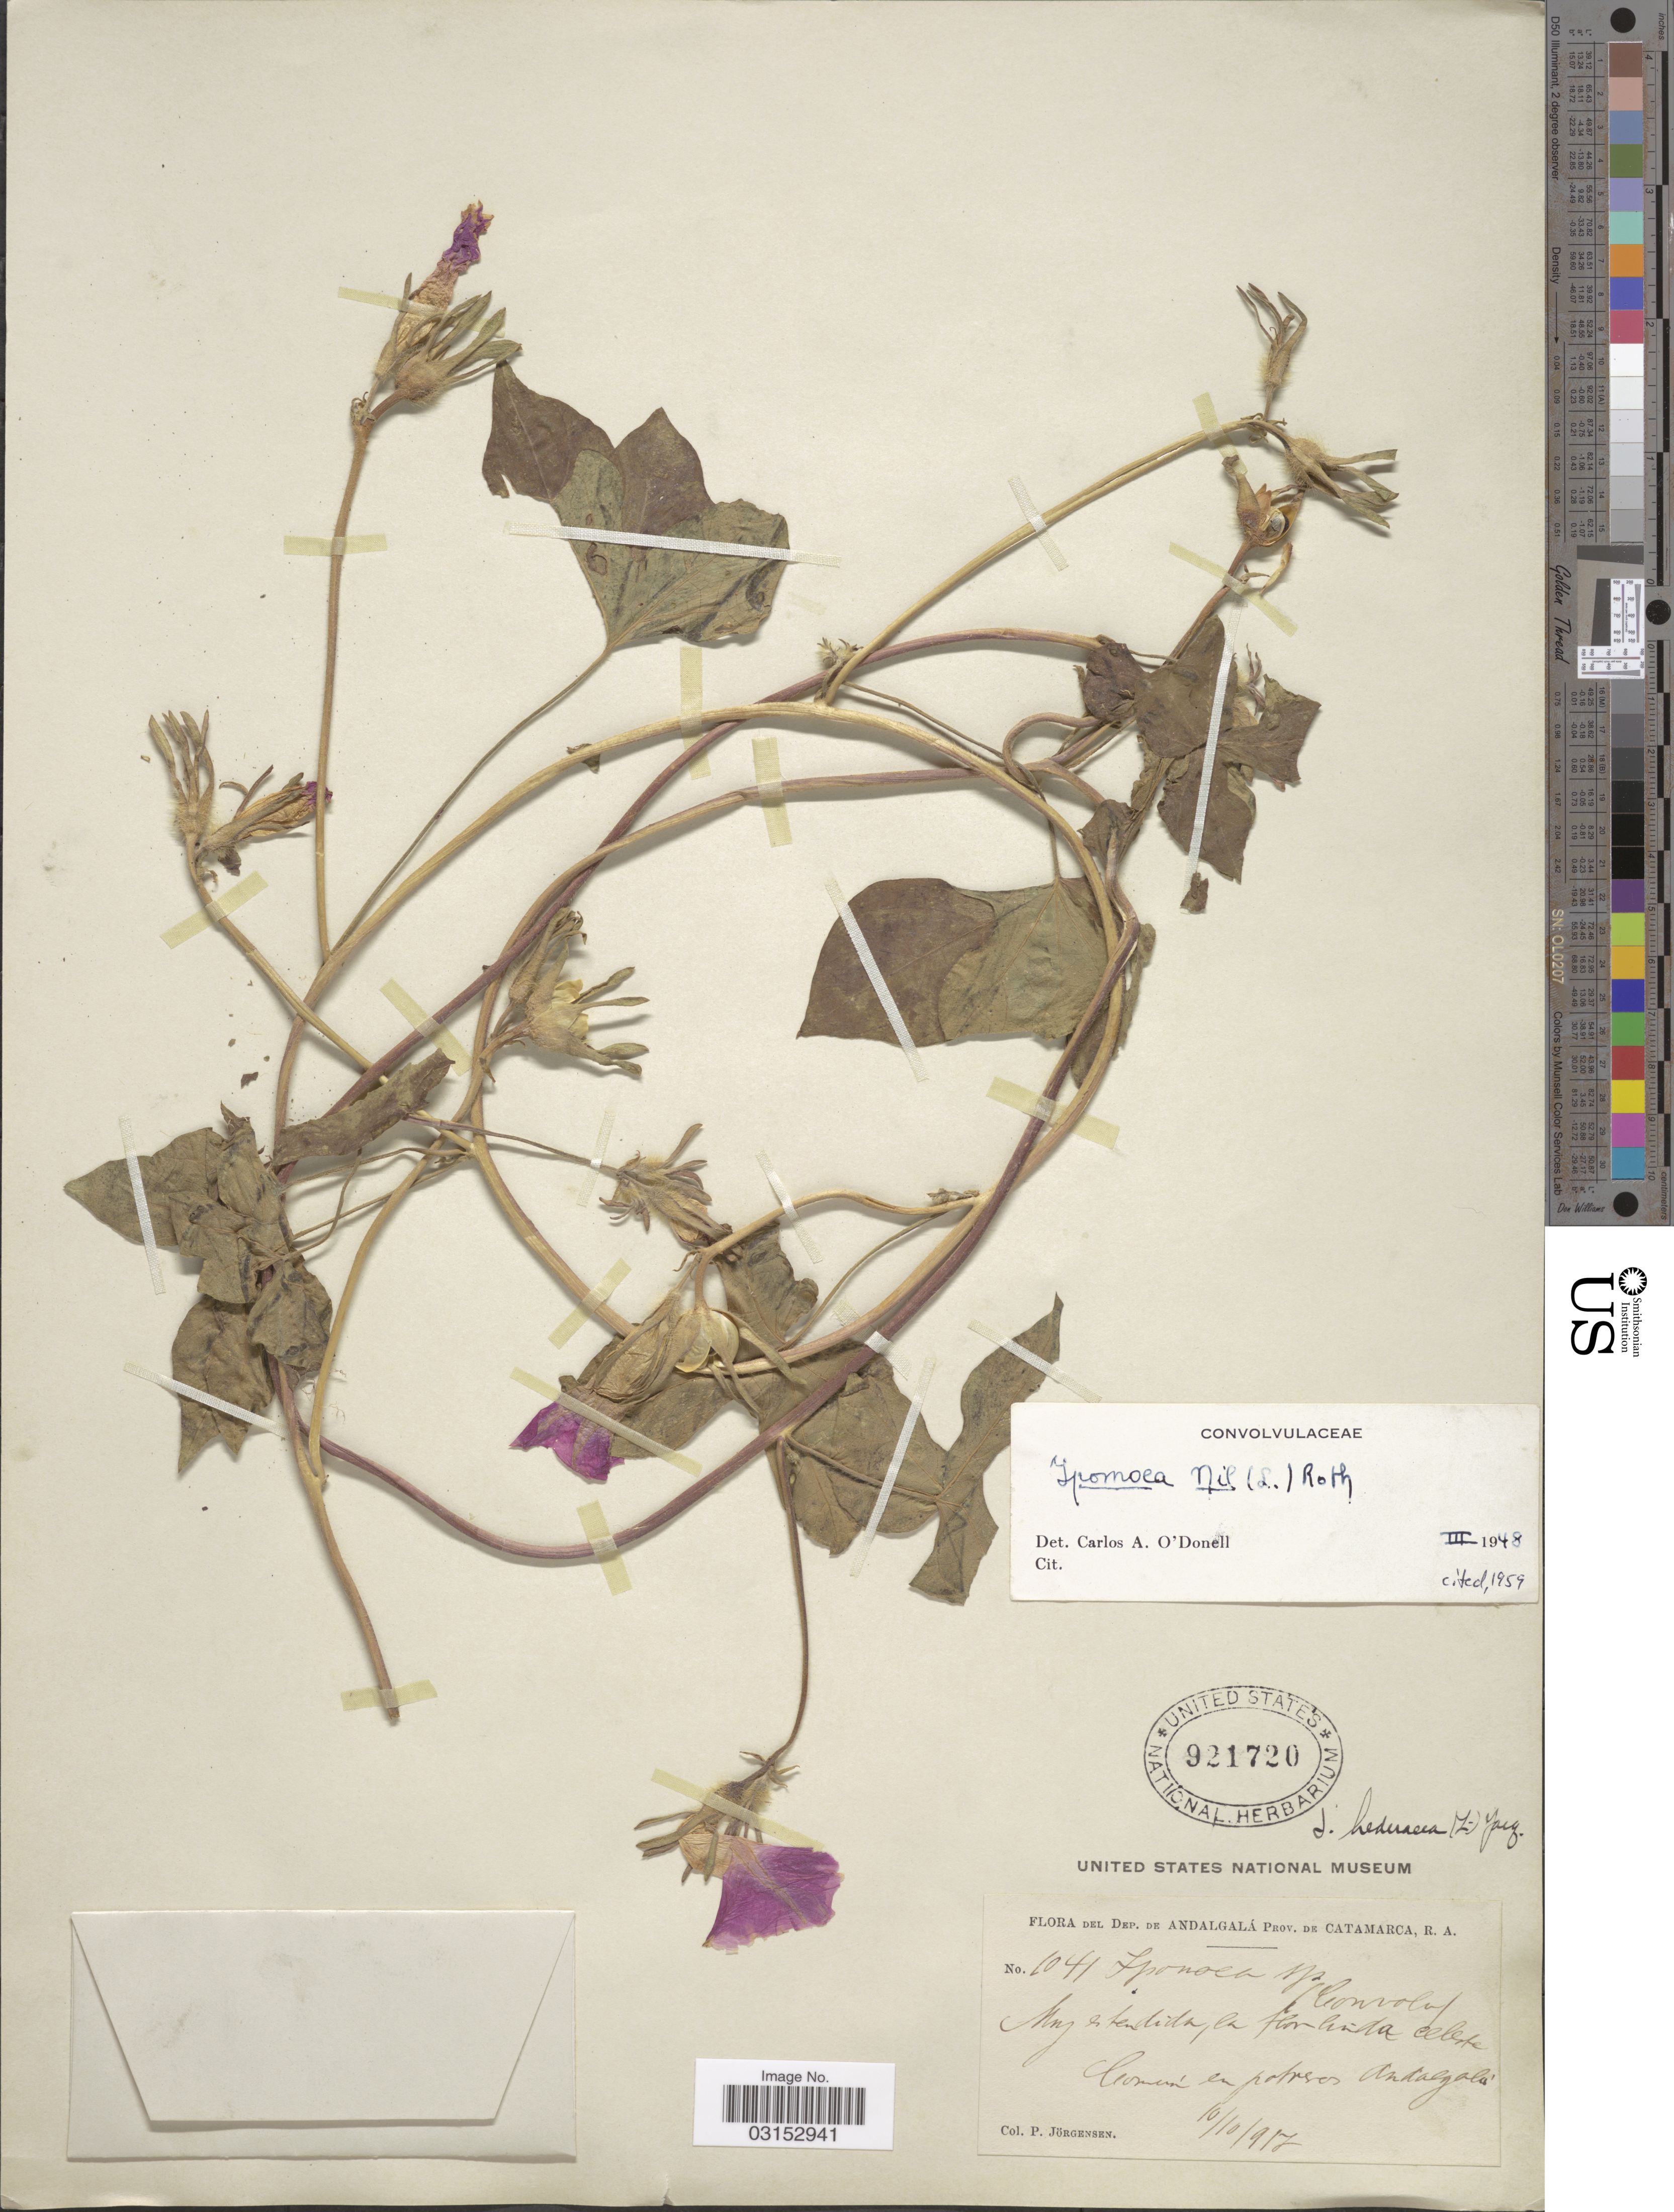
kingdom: Plantae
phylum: Tracheophyta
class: Magnoliopsida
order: Solanales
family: Convolvulaceae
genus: Ipomoea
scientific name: Ipomoea nil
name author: (L.) Roth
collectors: P. Jörgensen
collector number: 1041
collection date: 1917-10-10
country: Argentina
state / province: Catamarca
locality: Dep. de Andalgalá. Común en potreros Andalgalá.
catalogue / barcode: US 921720